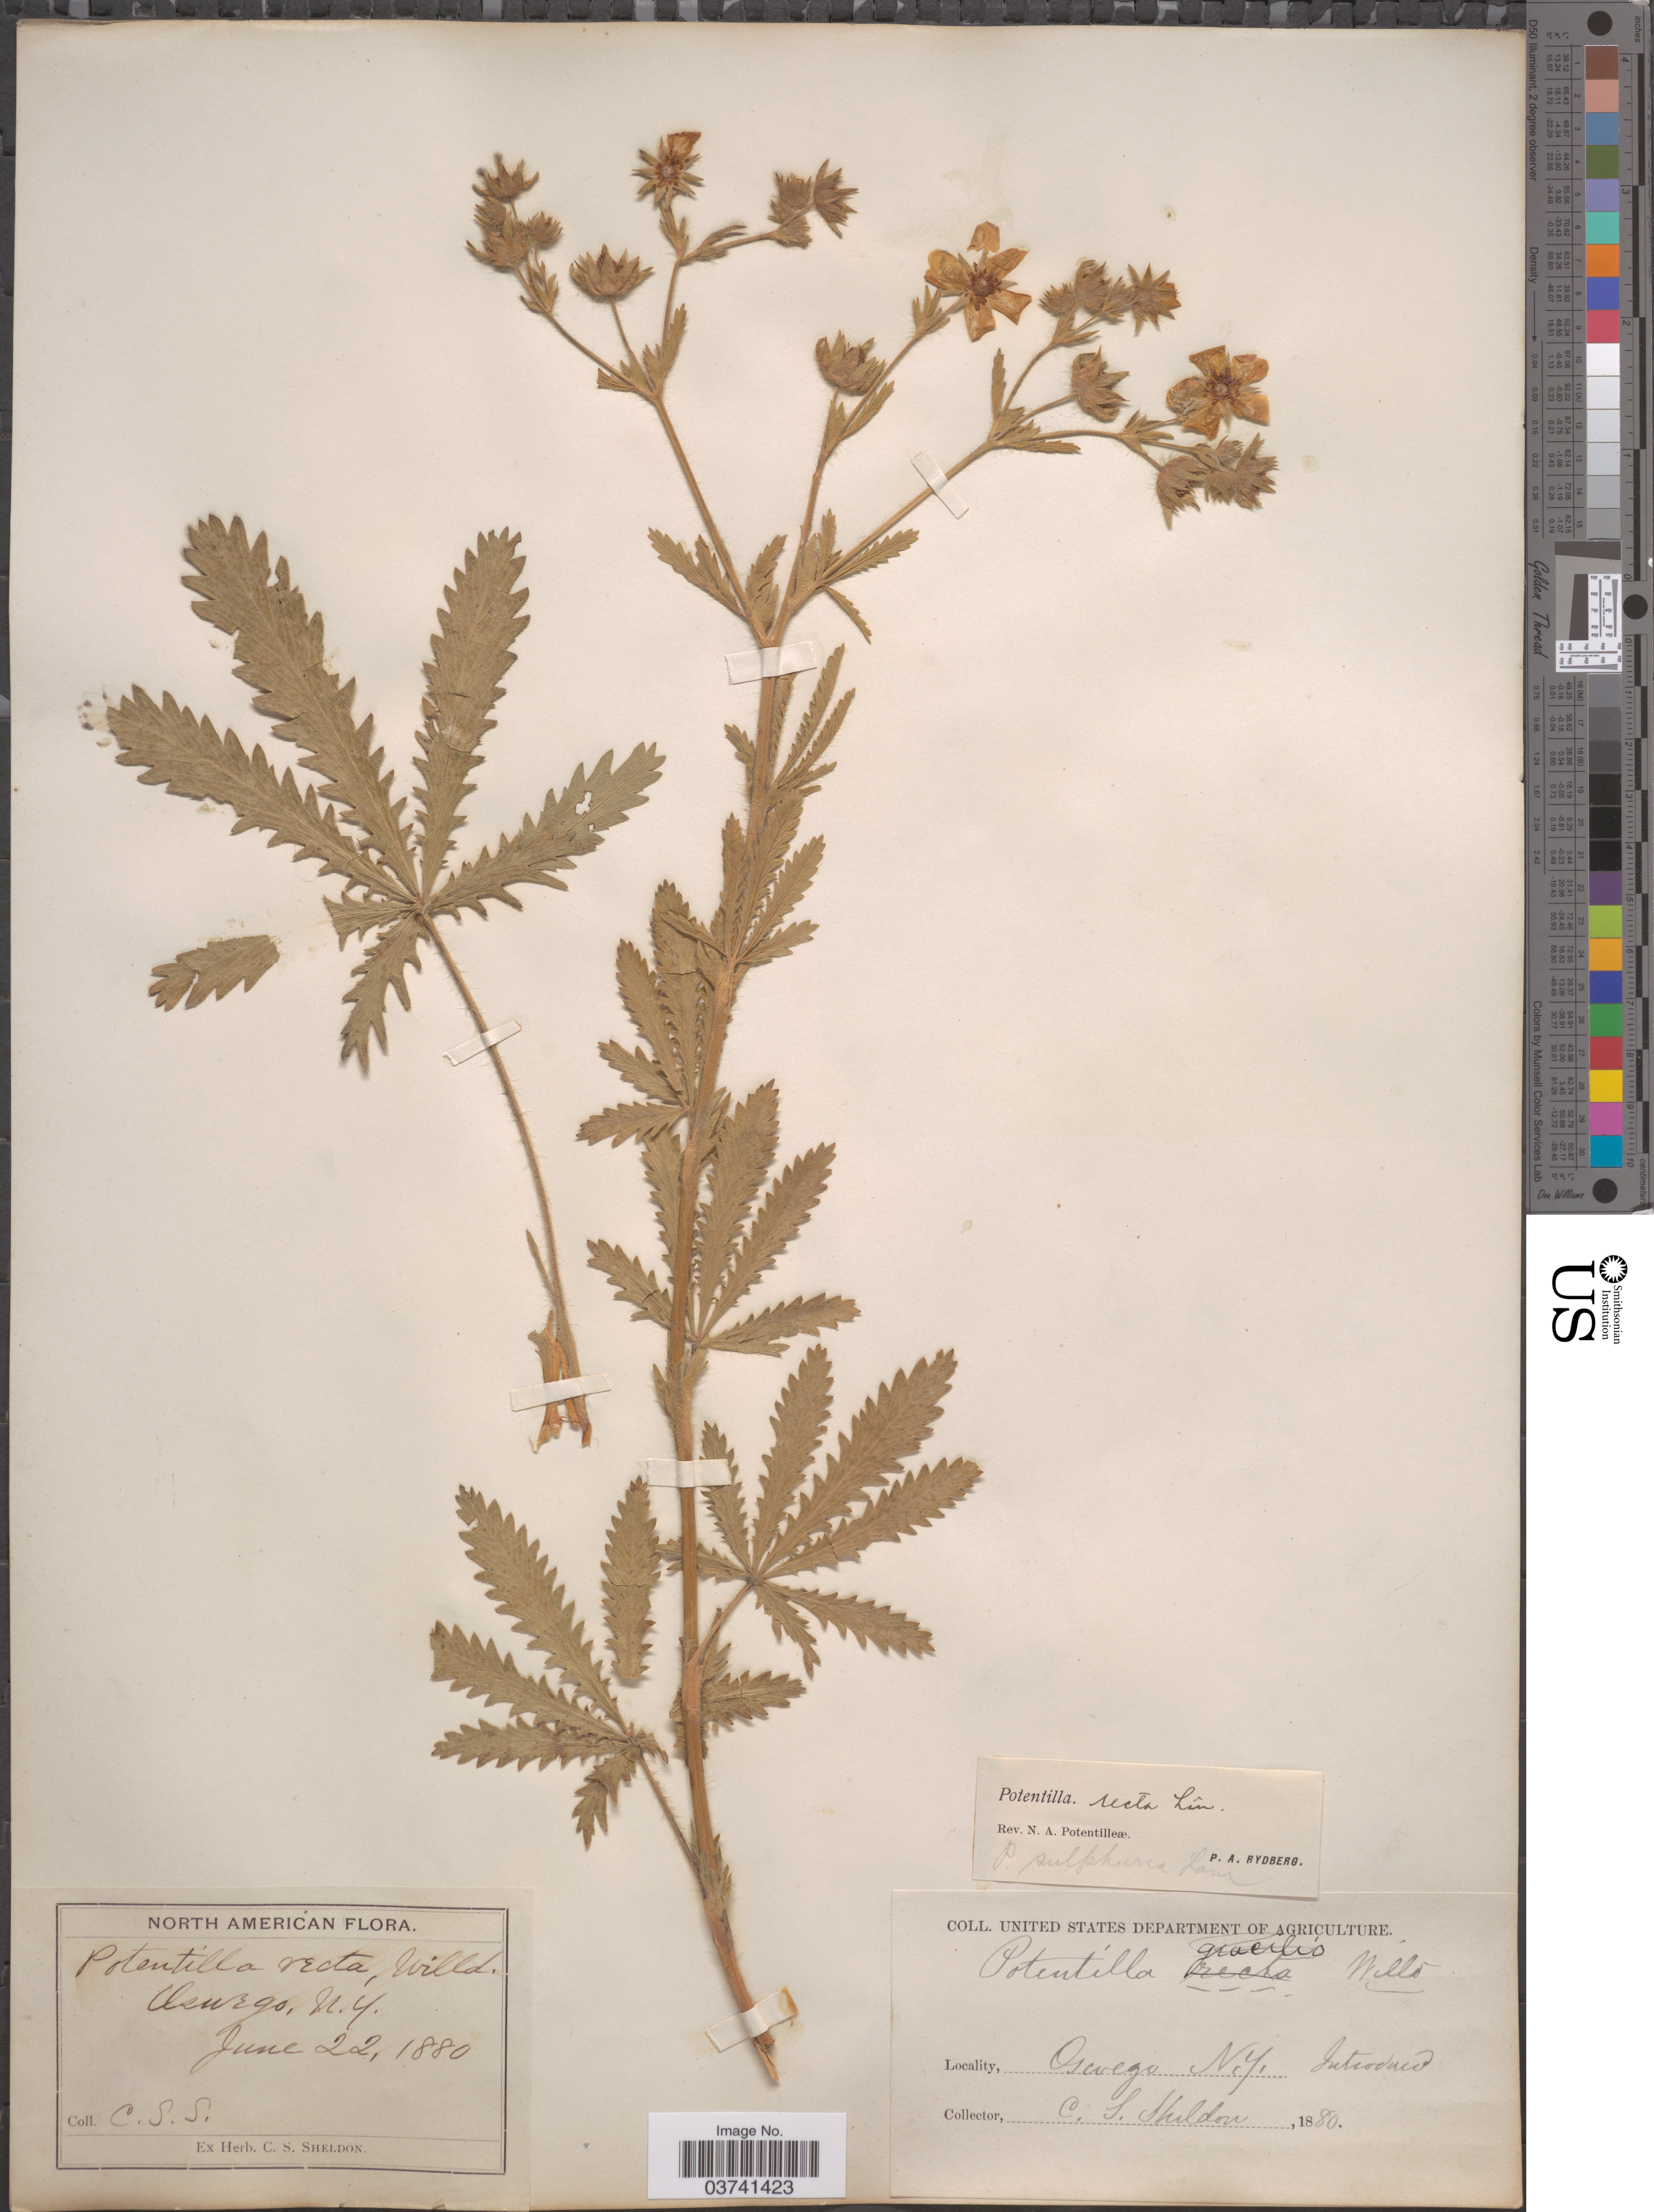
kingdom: Plantae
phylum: Tracheophyta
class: Magnoliopsida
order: Rosales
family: Rosaceae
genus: Potentilla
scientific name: Potentilla recta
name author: L.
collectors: C. S. Sheldon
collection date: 1880-06-22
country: United States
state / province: New York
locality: Oswego.